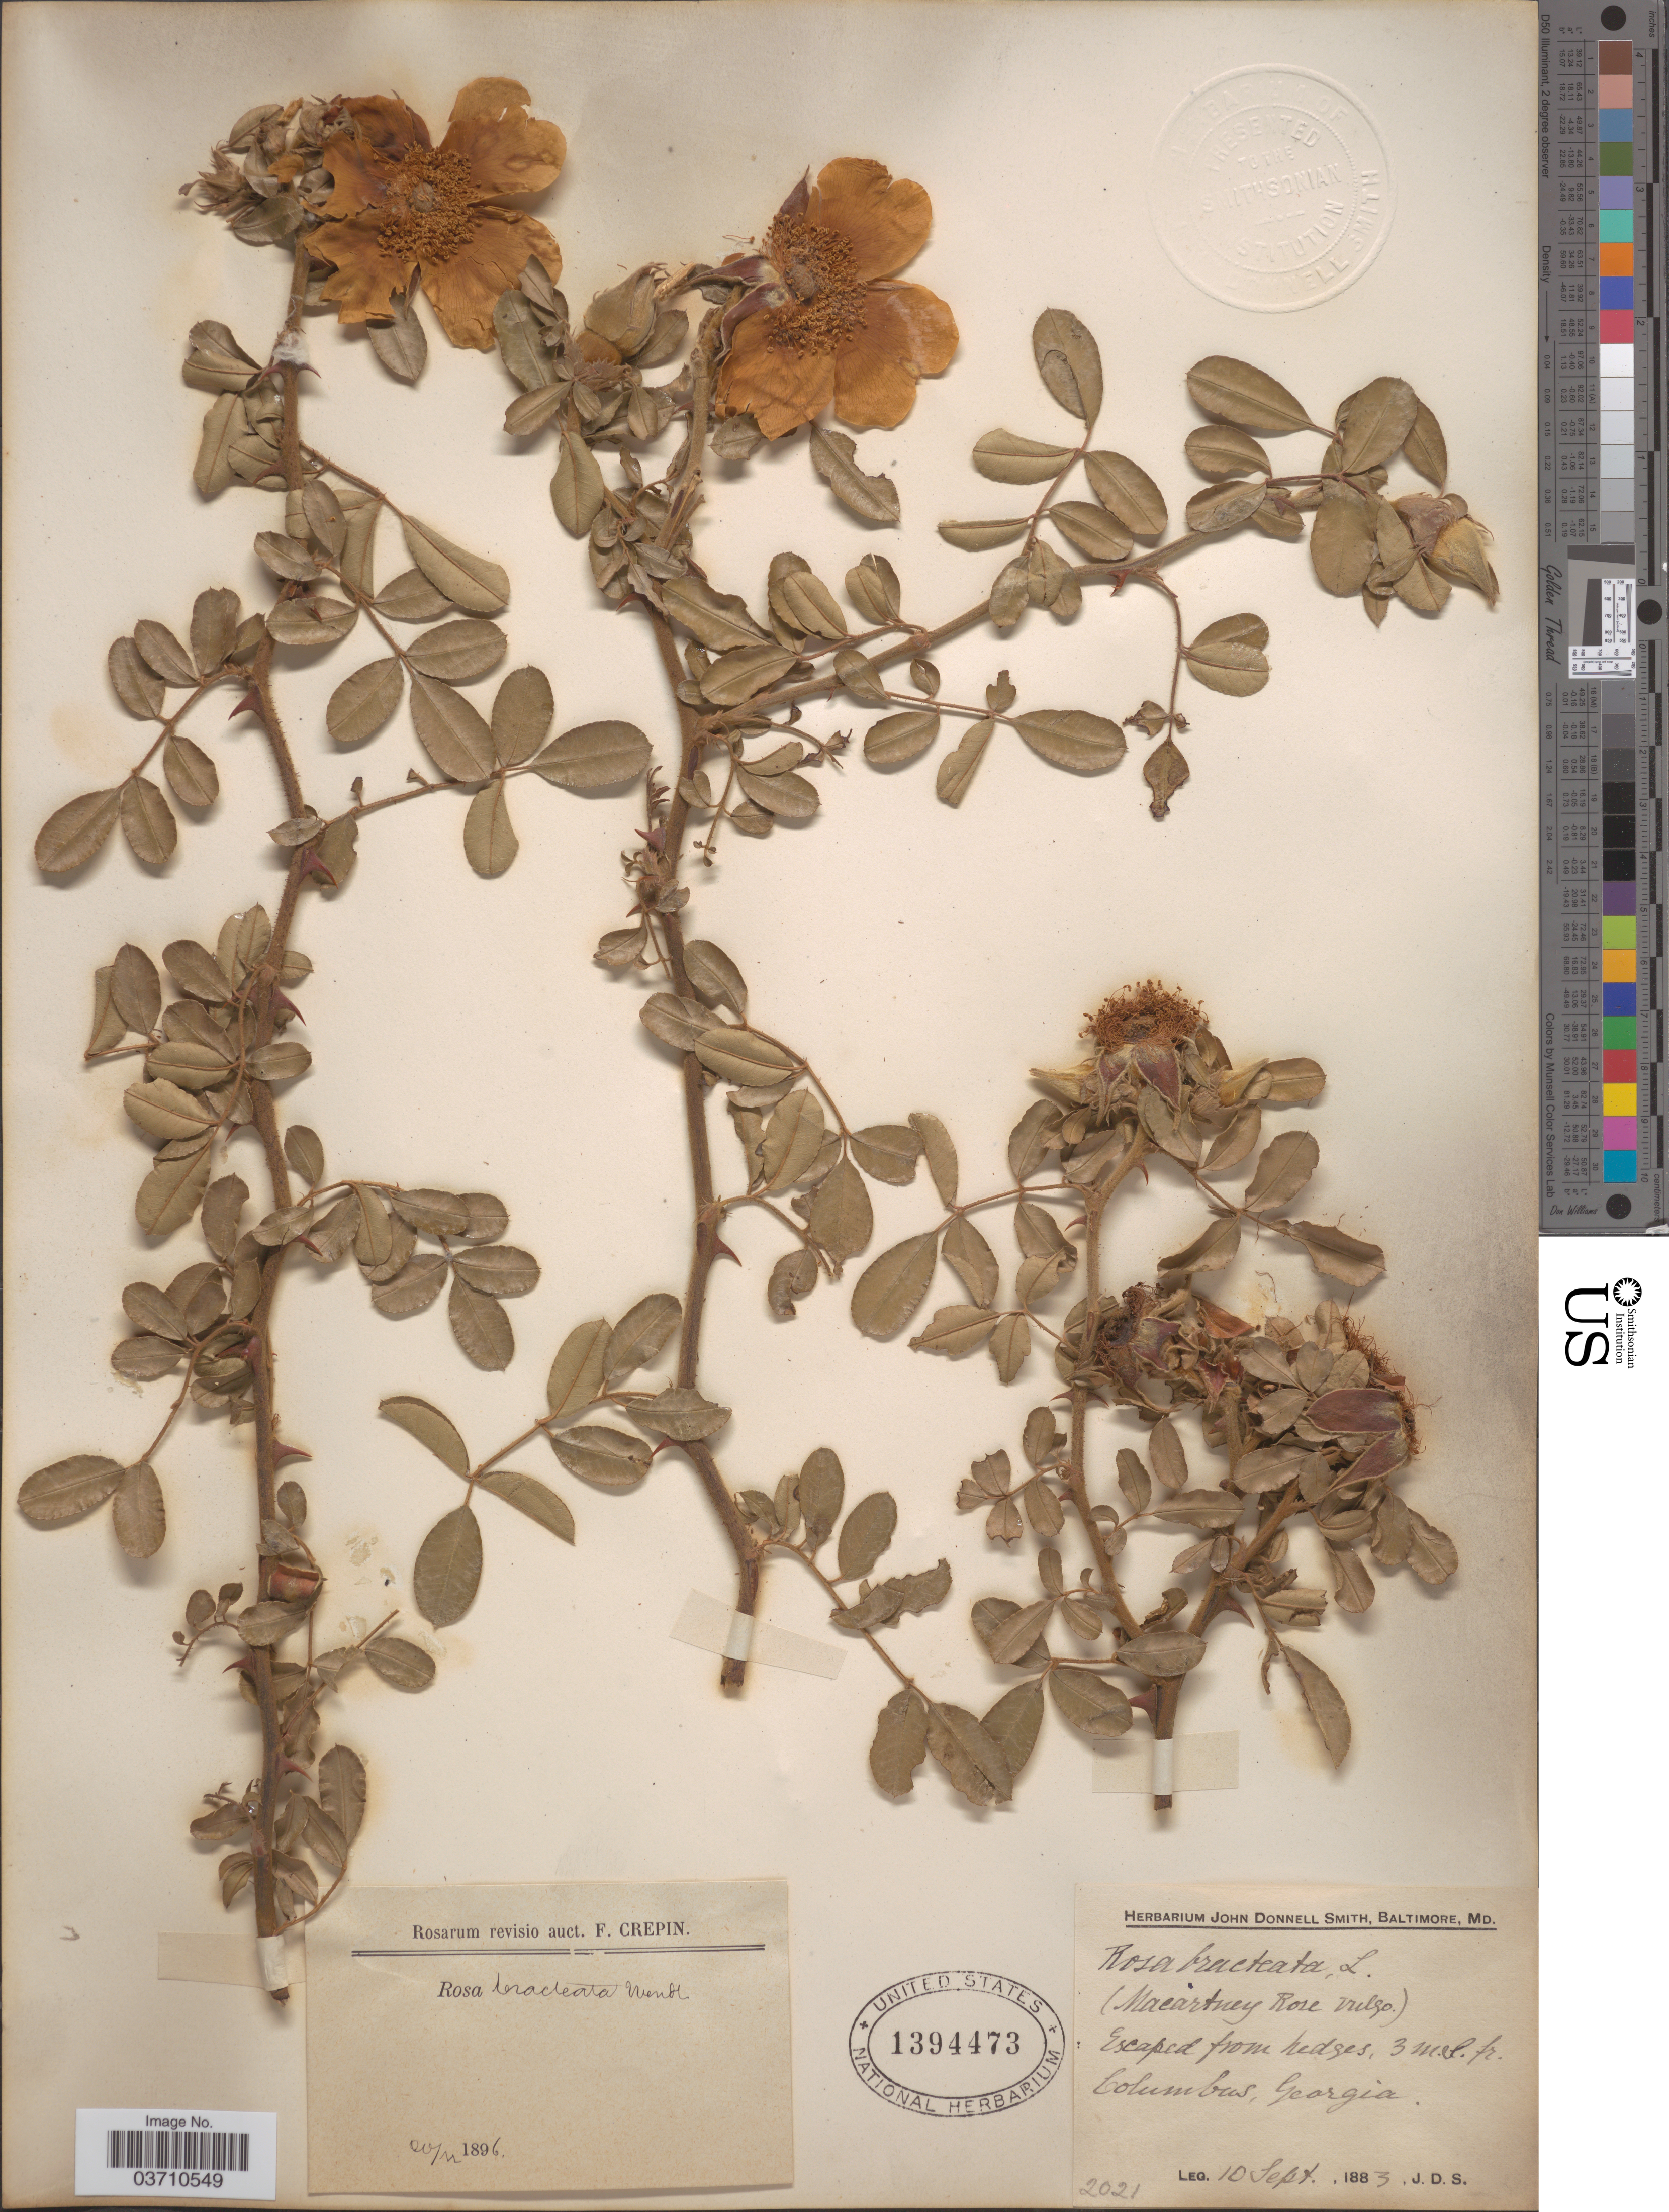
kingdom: Plantae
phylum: Tracheophyta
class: Magnoliopsida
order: Rosales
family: Rosaceae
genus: Rosa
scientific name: Rosa bracteata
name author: J.C. Wendl.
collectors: J. Donnell Smith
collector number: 2021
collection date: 1883-09-10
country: United States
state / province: Georgia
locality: Columbus.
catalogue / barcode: US 1394473